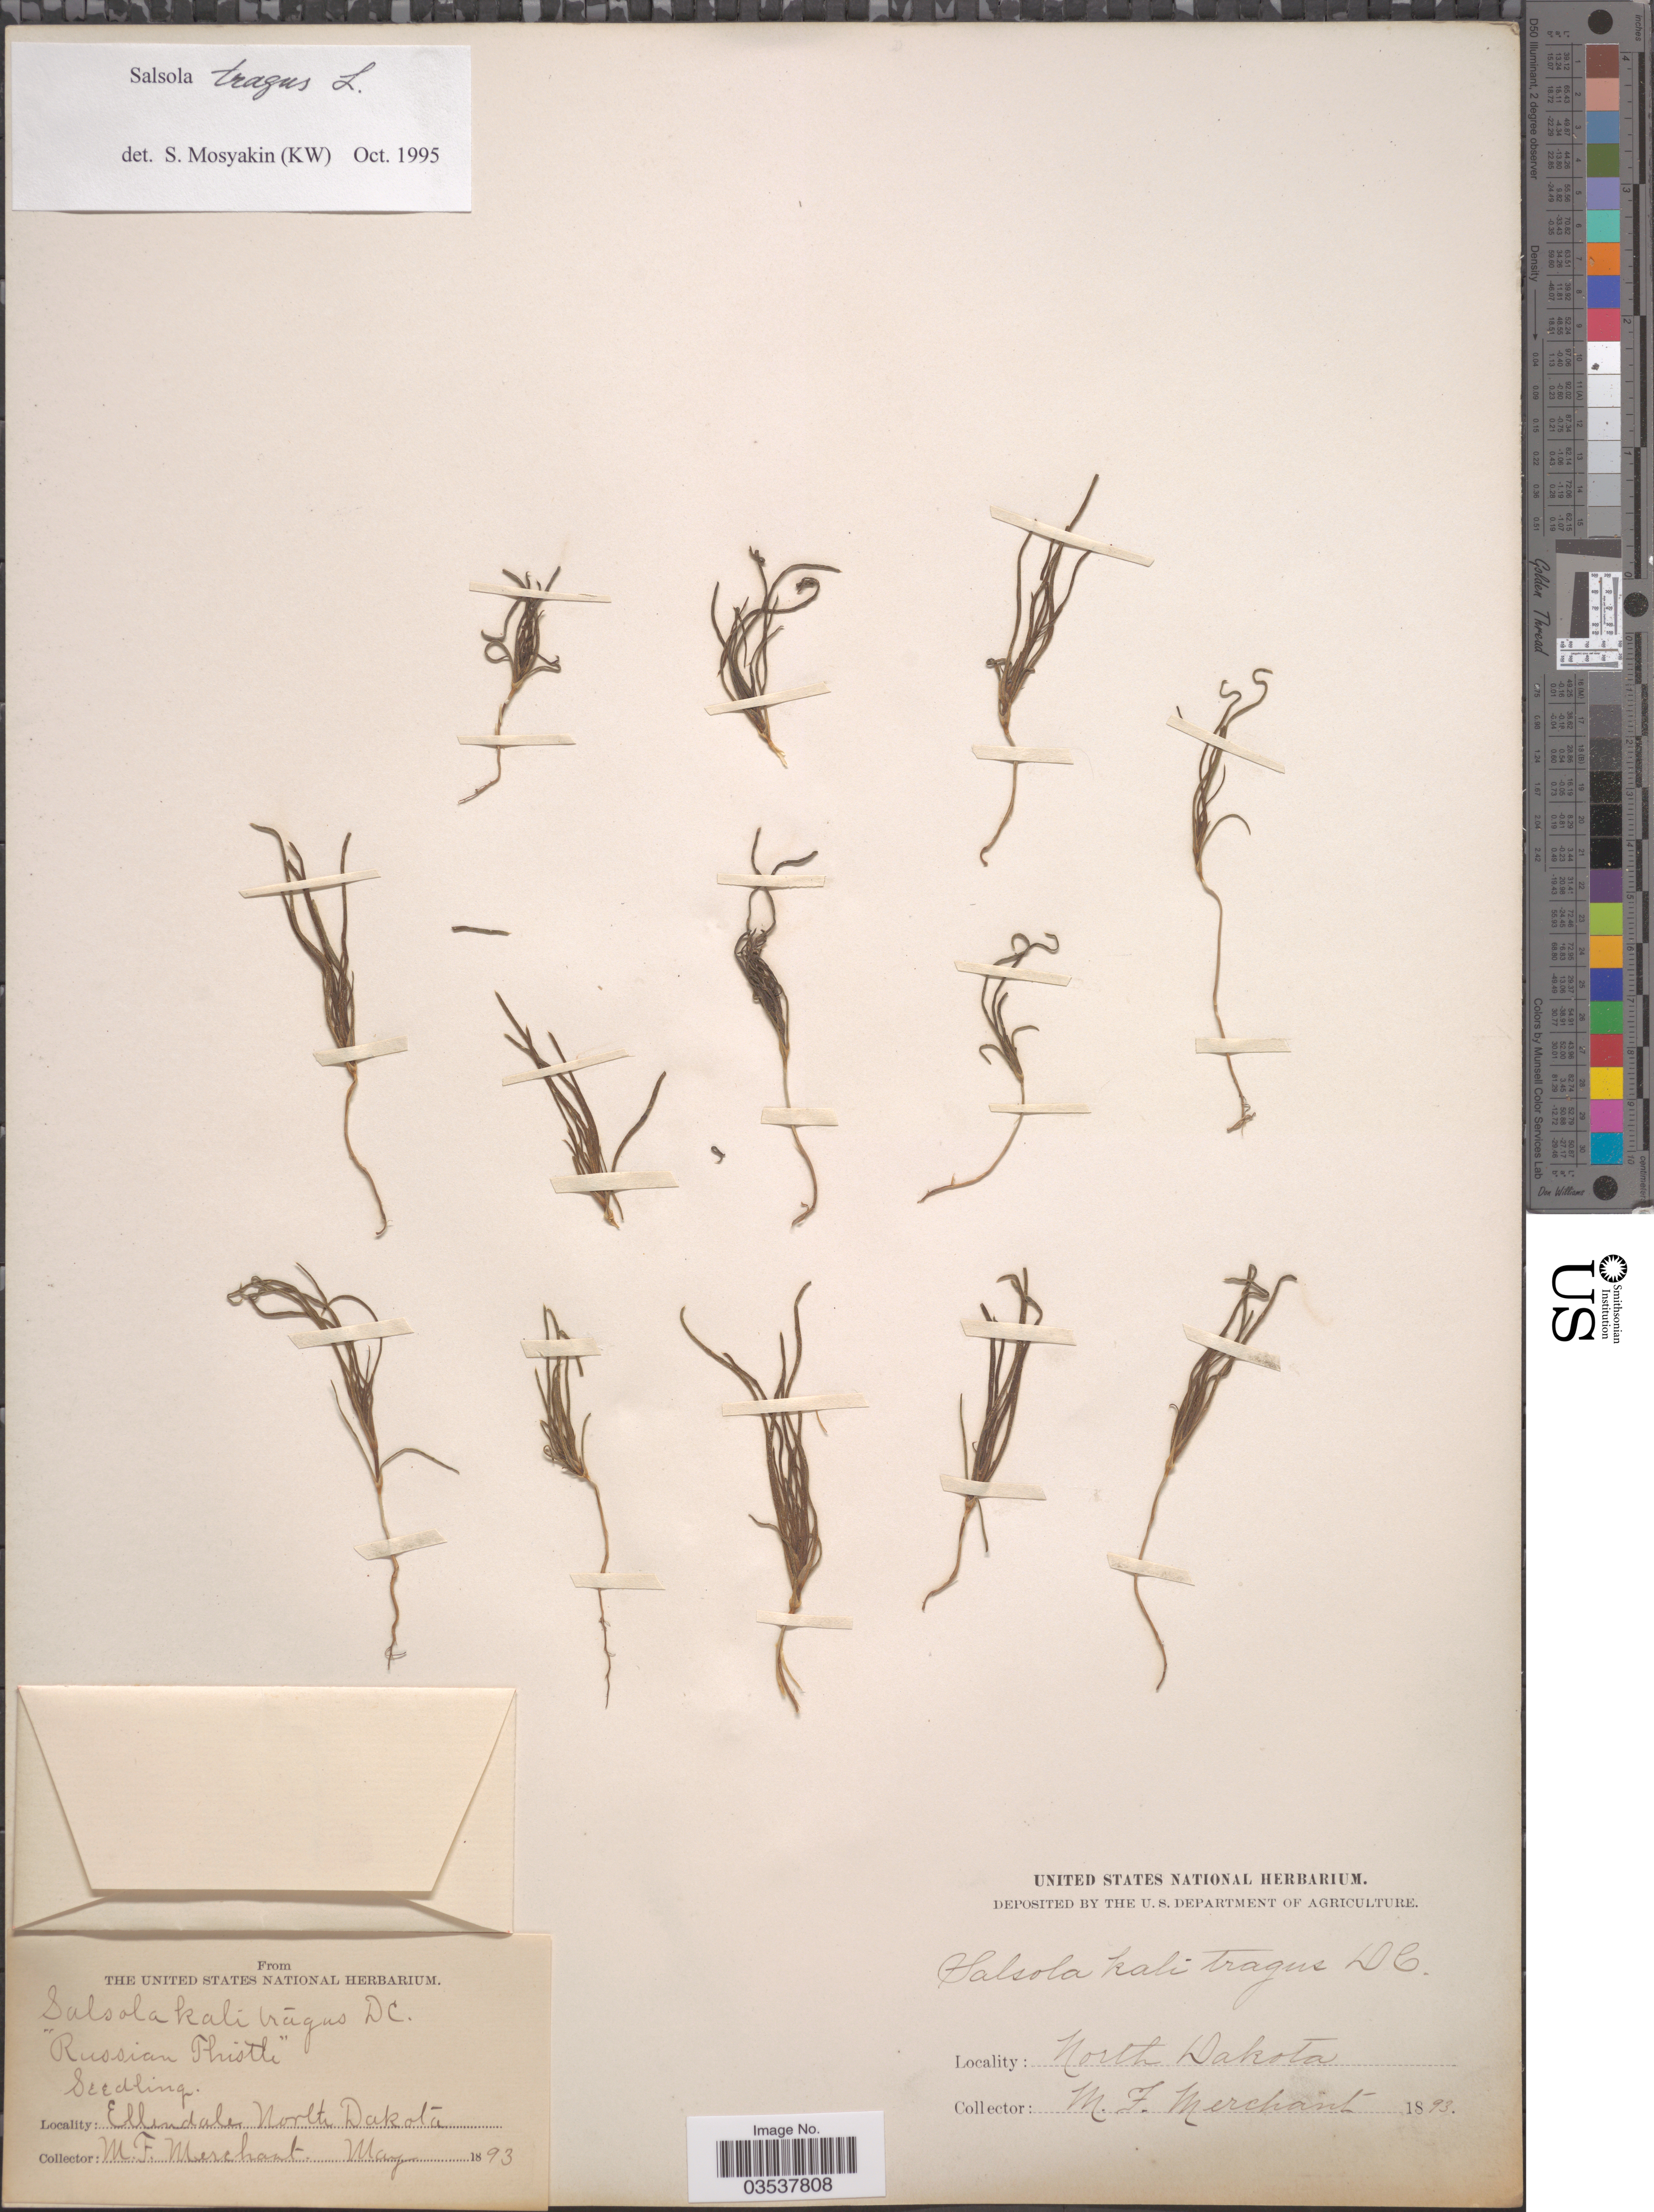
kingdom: Plantae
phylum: Tracheophyta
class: Magnoliopsida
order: Caryophyllales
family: Amaranthaceae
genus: Salsola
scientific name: Salsola pestifer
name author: A. Nelson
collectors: M. Merchant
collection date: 1893-05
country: United States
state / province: North Dakota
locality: Ellendale.